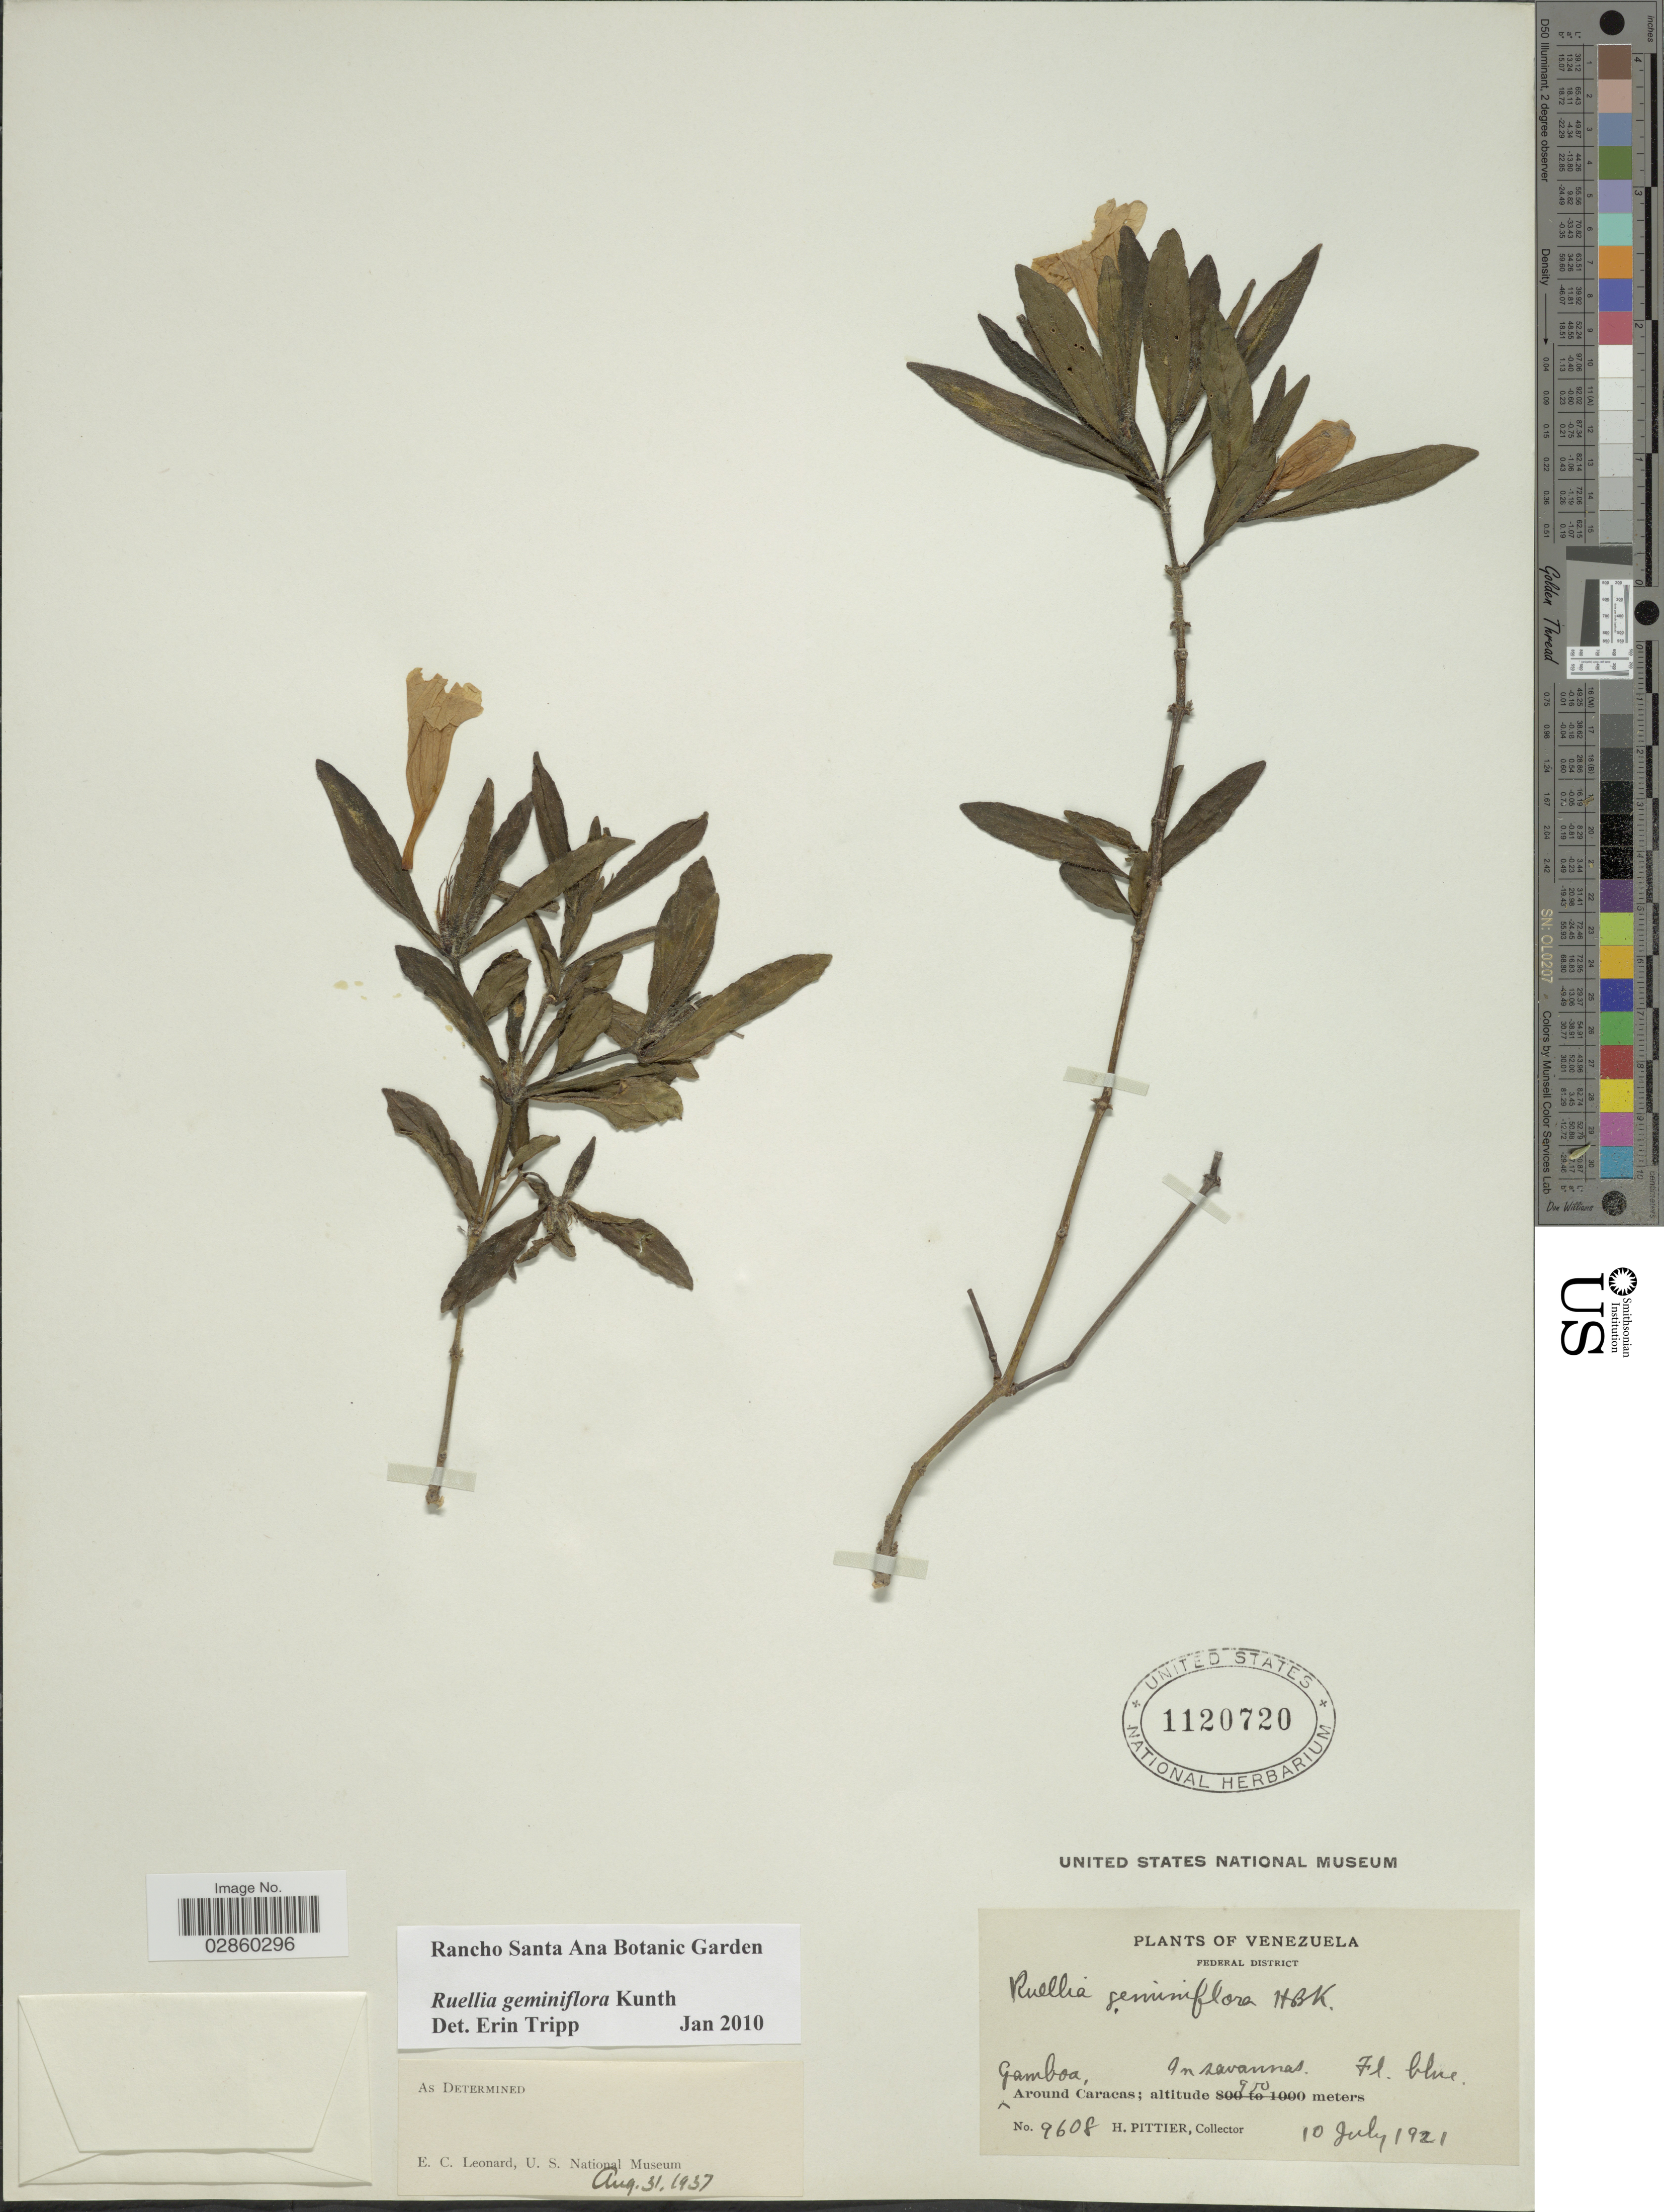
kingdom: Plantae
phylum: Tracheophyta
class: Magnoliopsida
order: Lamiales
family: Acanthaceae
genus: Ruellia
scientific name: Ruellia geminiflora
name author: Kunth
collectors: H. F. Pittier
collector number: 9608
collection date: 1921-07-10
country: Venezuela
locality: Federal District, Gamboa, Around Caracas.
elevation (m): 950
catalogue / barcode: US 1120720